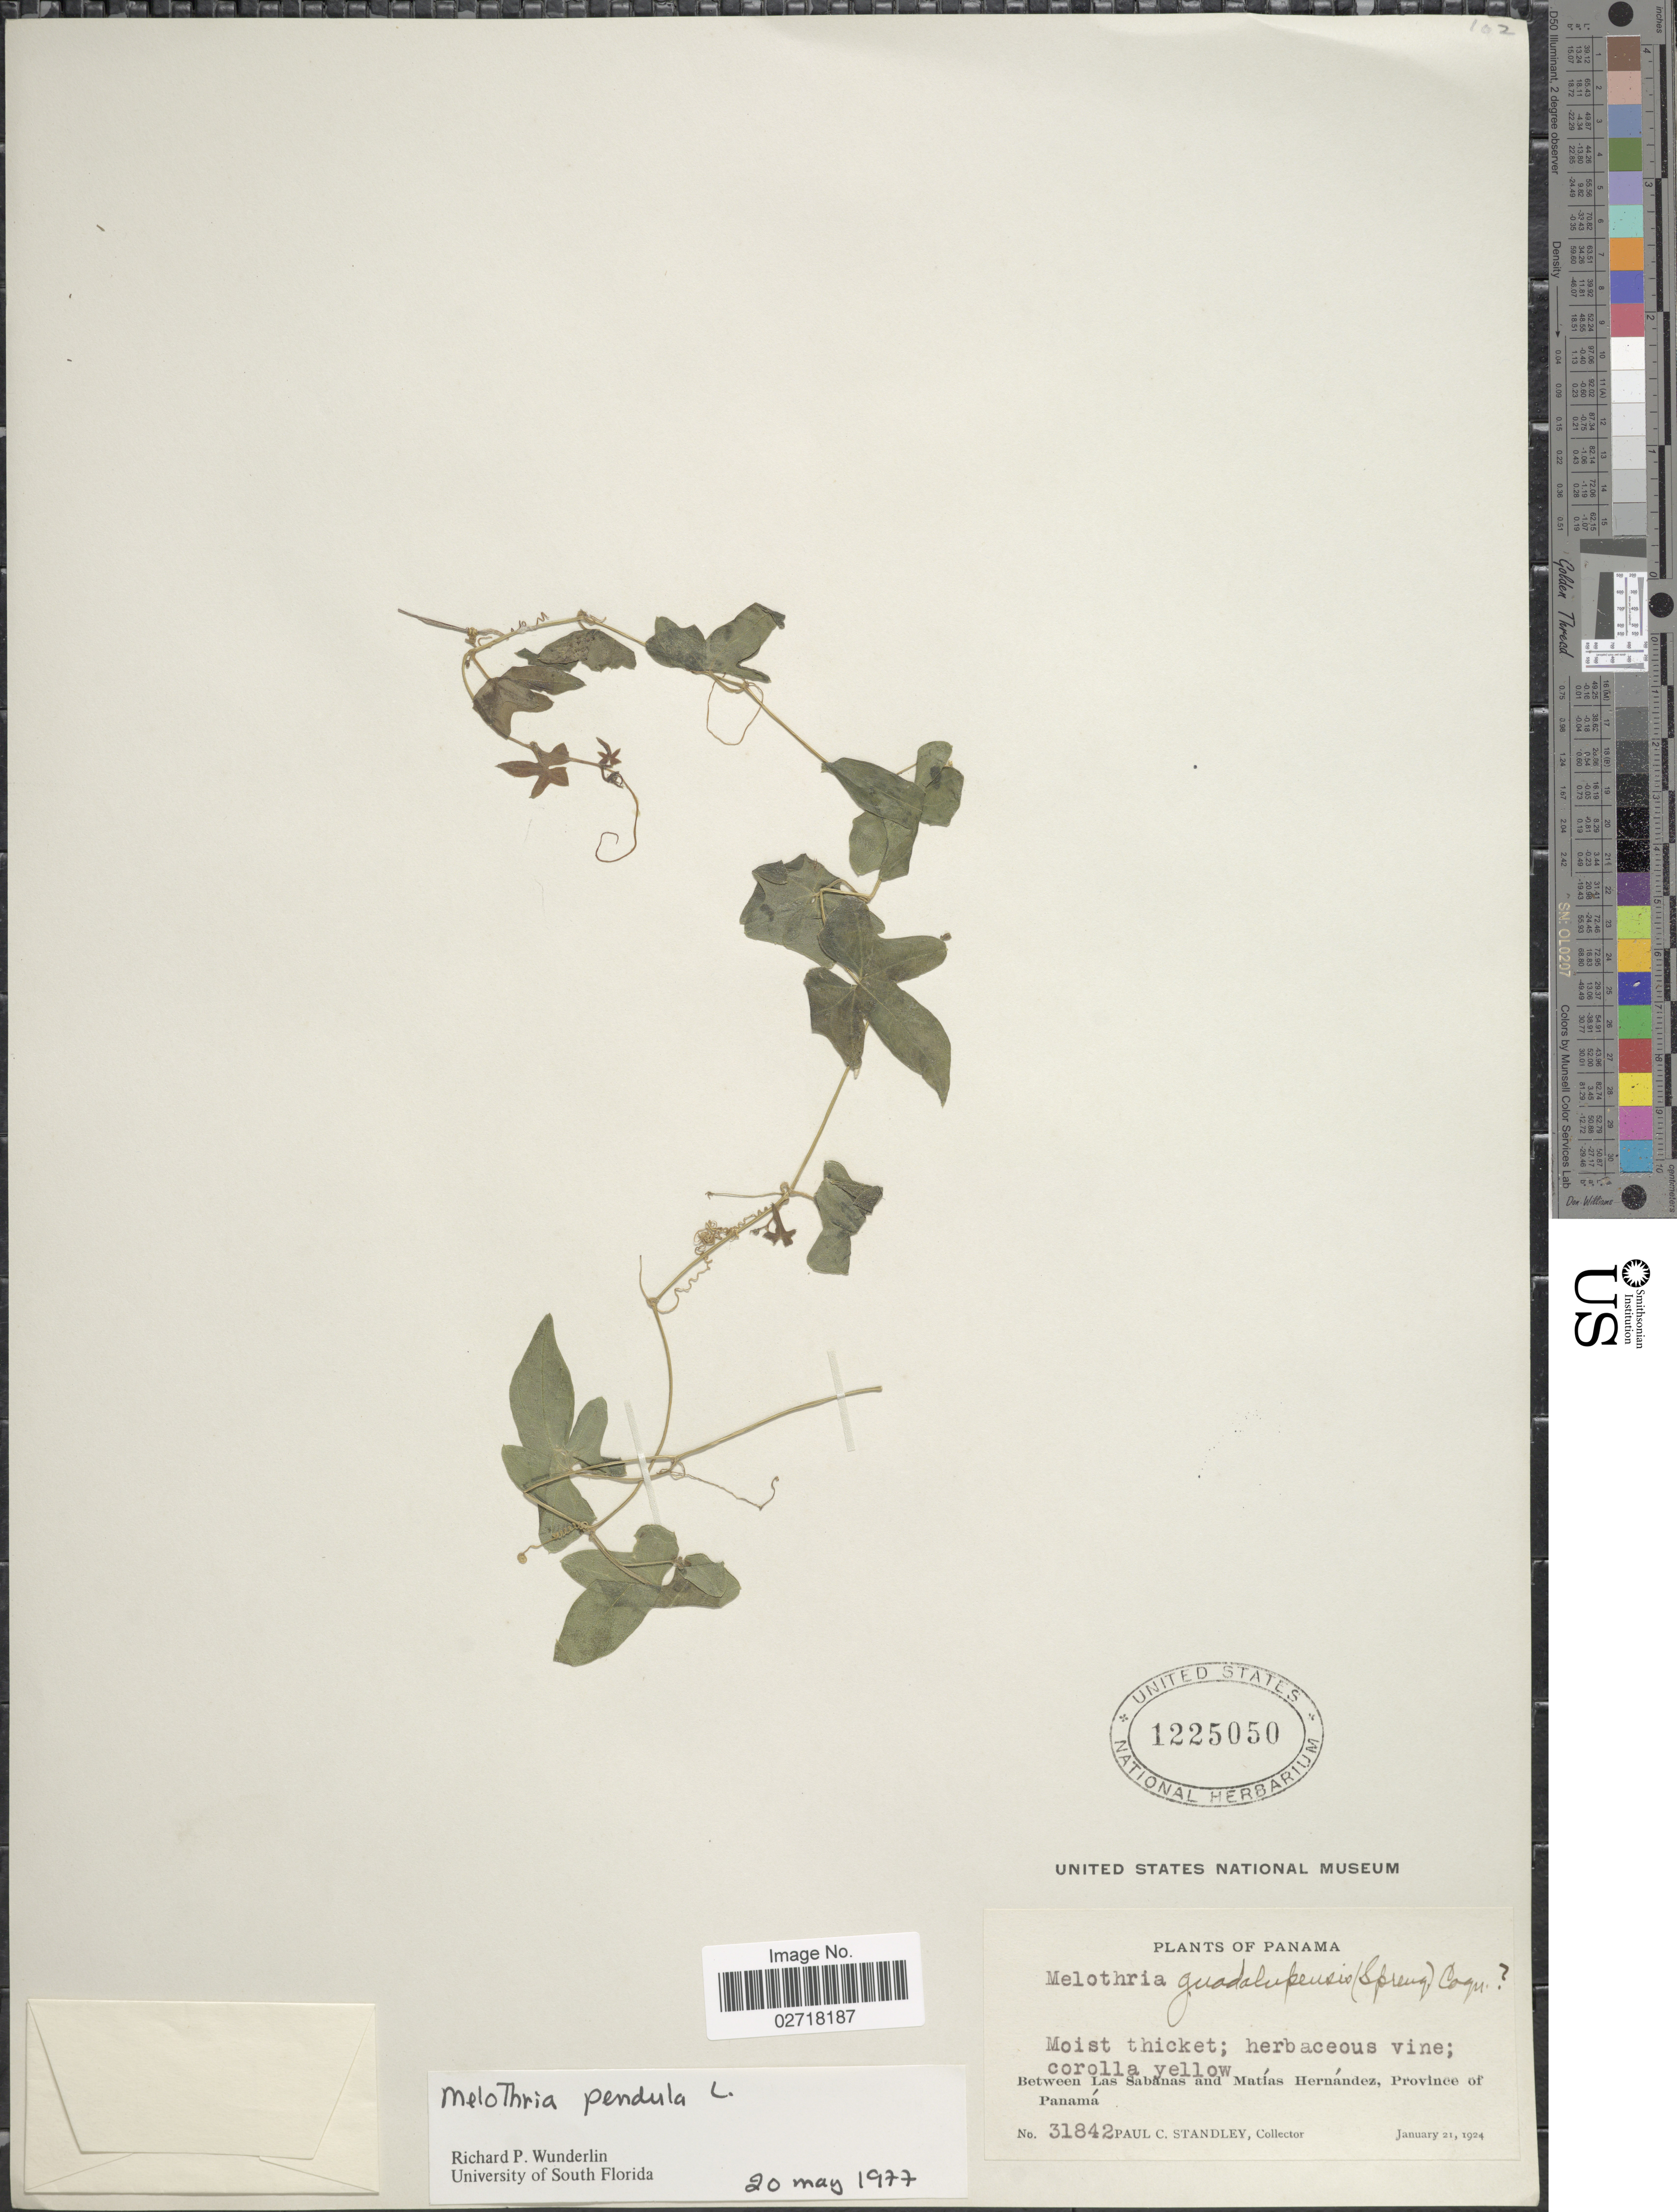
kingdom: Plantae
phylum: Tracheophyta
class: Magnoliopsida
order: Cucurbitales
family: Cucurbitaceae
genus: Melothria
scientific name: Melothria pendula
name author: L.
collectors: P. C. Standley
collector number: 31842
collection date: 1924-01-21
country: Panama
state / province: Panamá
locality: Between Las Sabanas and Matias Hernandez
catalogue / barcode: US 1225050